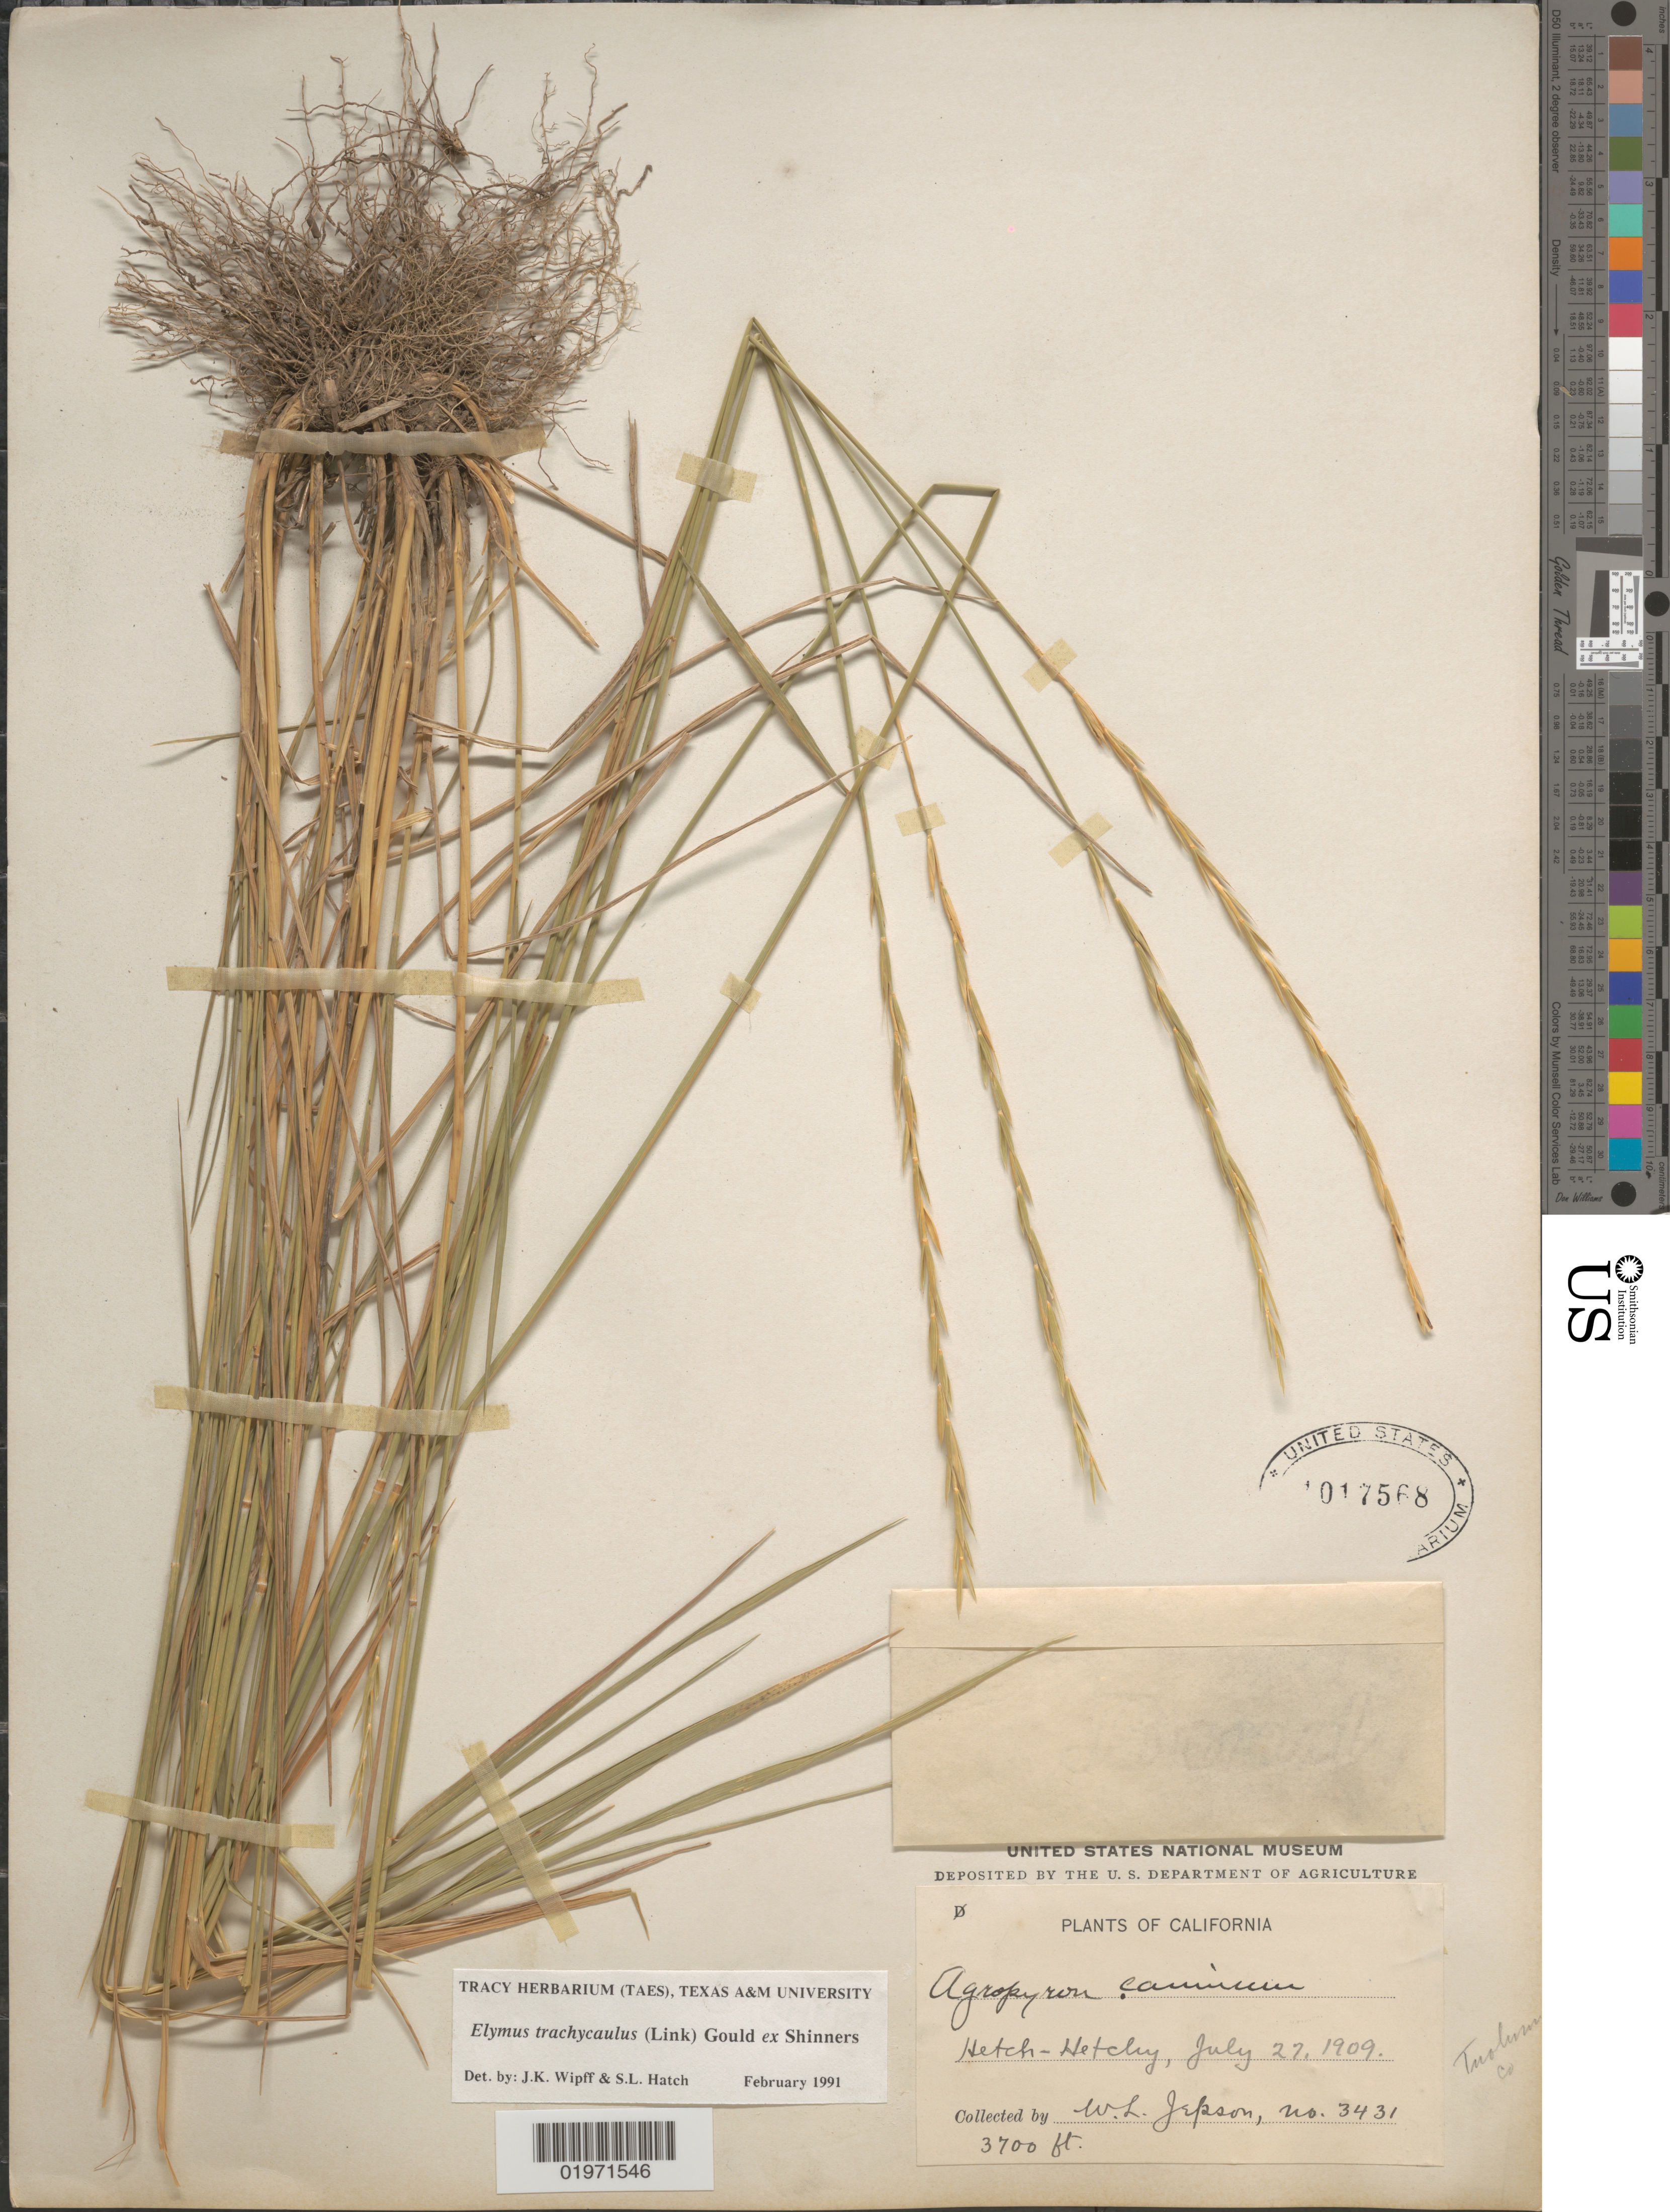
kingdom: Plantae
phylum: Tracheophyta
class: Liliopsida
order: Poales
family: Poaceae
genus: Elymus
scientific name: Elymus trachycaulus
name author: (Link) Gould ex Shinners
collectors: W. L. Jepson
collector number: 3431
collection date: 1909-07-27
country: United States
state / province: California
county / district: Tuolumne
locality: Hetch-Hetchy. Tuolumne Co.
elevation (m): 1128